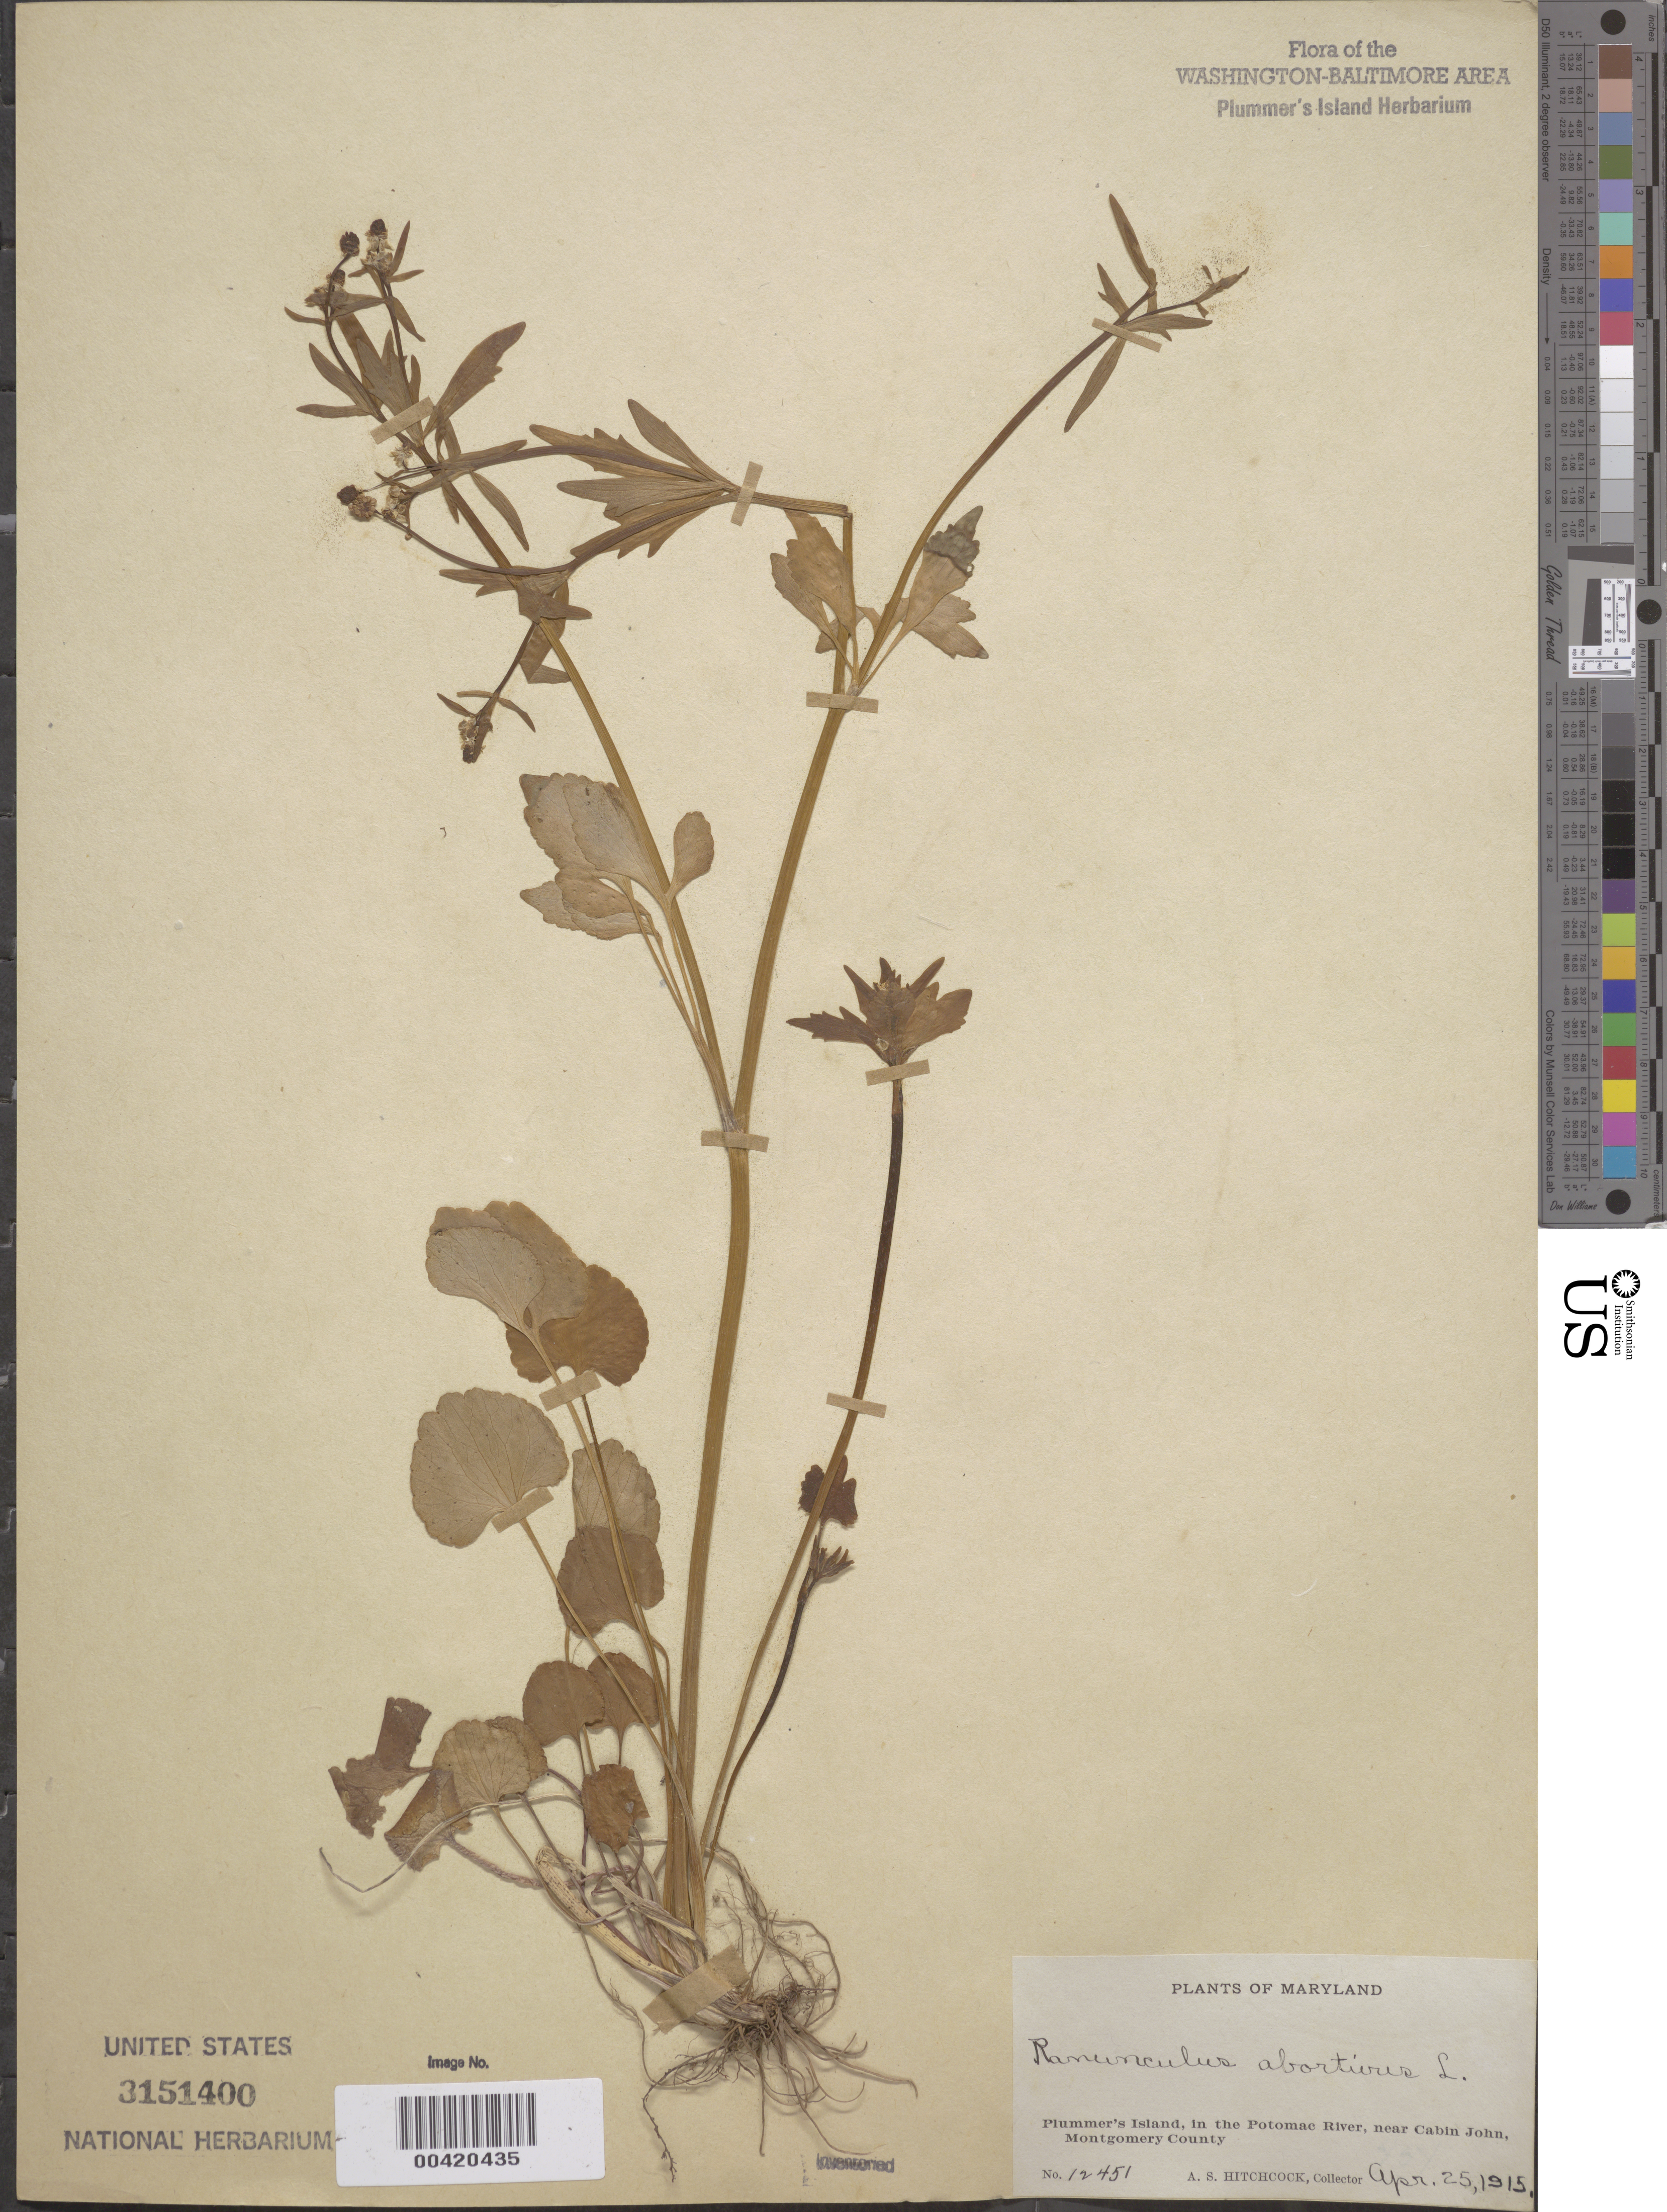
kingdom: Plantae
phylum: Tracheophyta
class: Magnoliopsida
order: Ranunculales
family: Ranunculaceae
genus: Ranunculus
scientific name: Ranunculus abortivus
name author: L.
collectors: A. S. Hitchcock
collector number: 12451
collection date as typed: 25 Apr 1915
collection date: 1915-04-25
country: United States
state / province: Maryland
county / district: Montgomery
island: Plummers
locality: Plummer's Island C. & O. Canal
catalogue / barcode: US 3151400